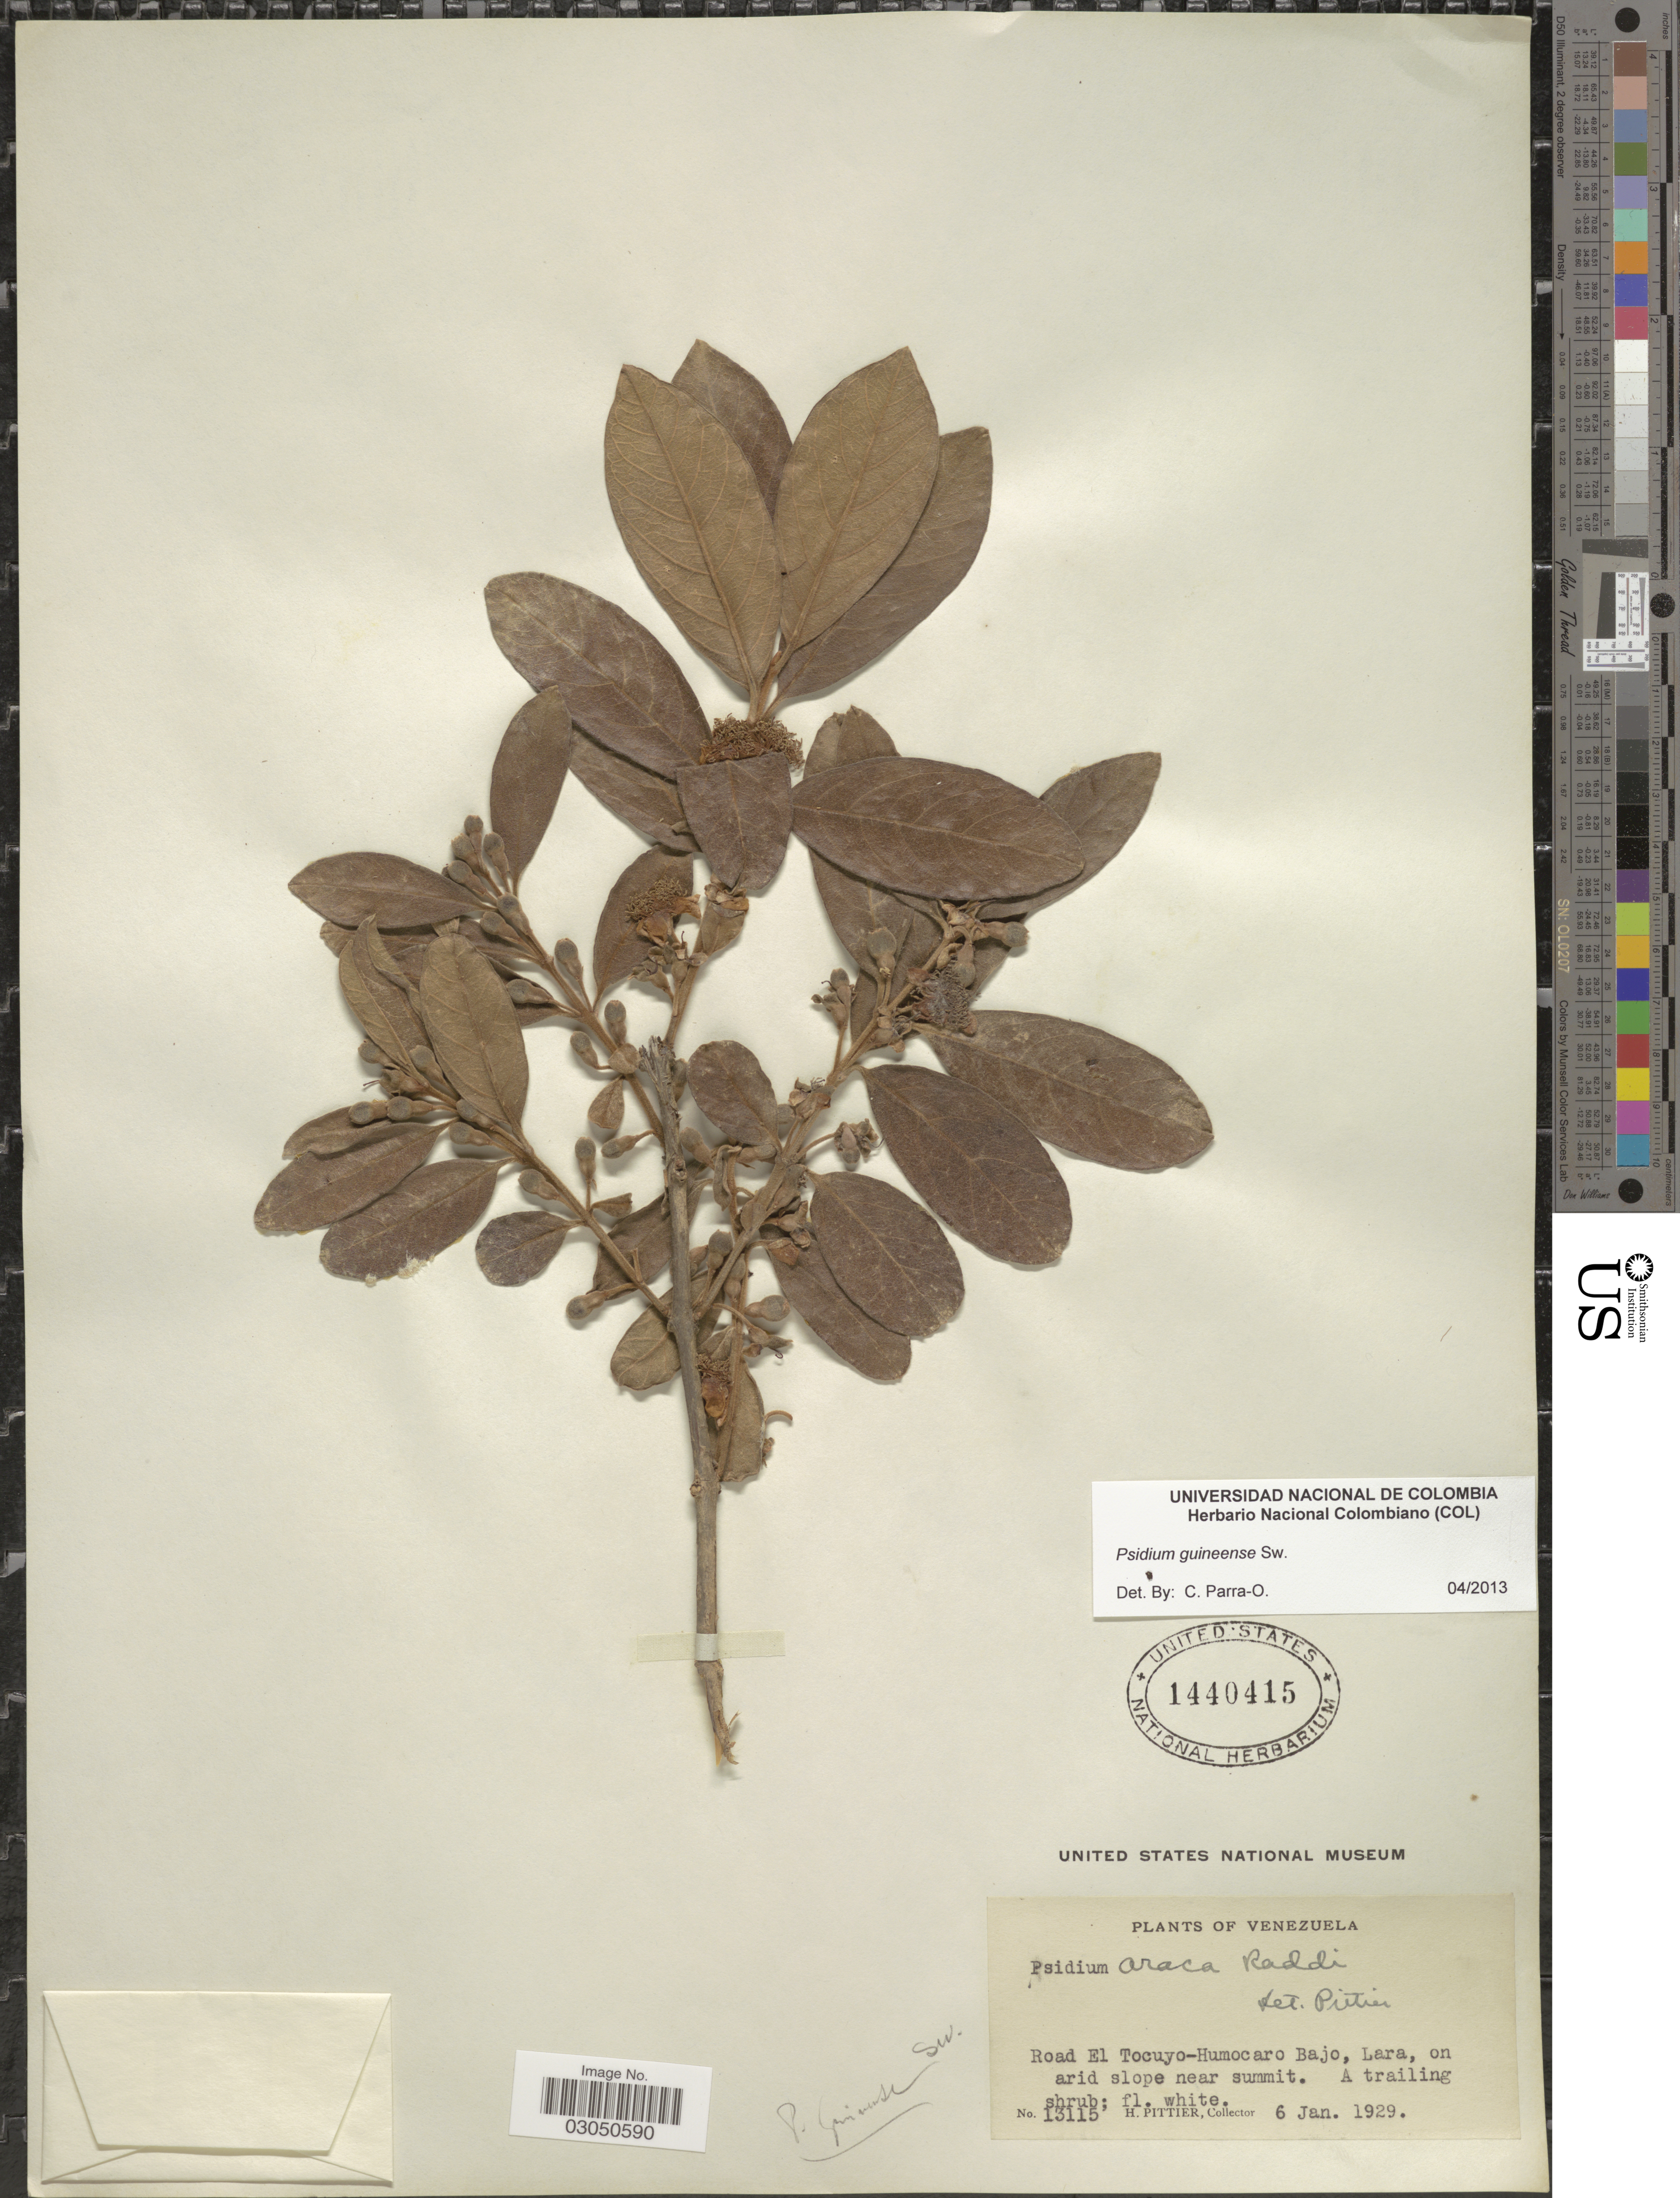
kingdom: Plantae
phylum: Tracheophyta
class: Magnoliopsida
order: Myrtales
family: Myrtaceae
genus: Psidium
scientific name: Psidium guineense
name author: Sw.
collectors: H. F. Pittier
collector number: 13115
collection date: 1929-01-06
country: Venezuela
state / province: Lara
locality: Road El Tocuyo-Humocaro Bajo, Lara.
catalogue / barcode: US 1440415